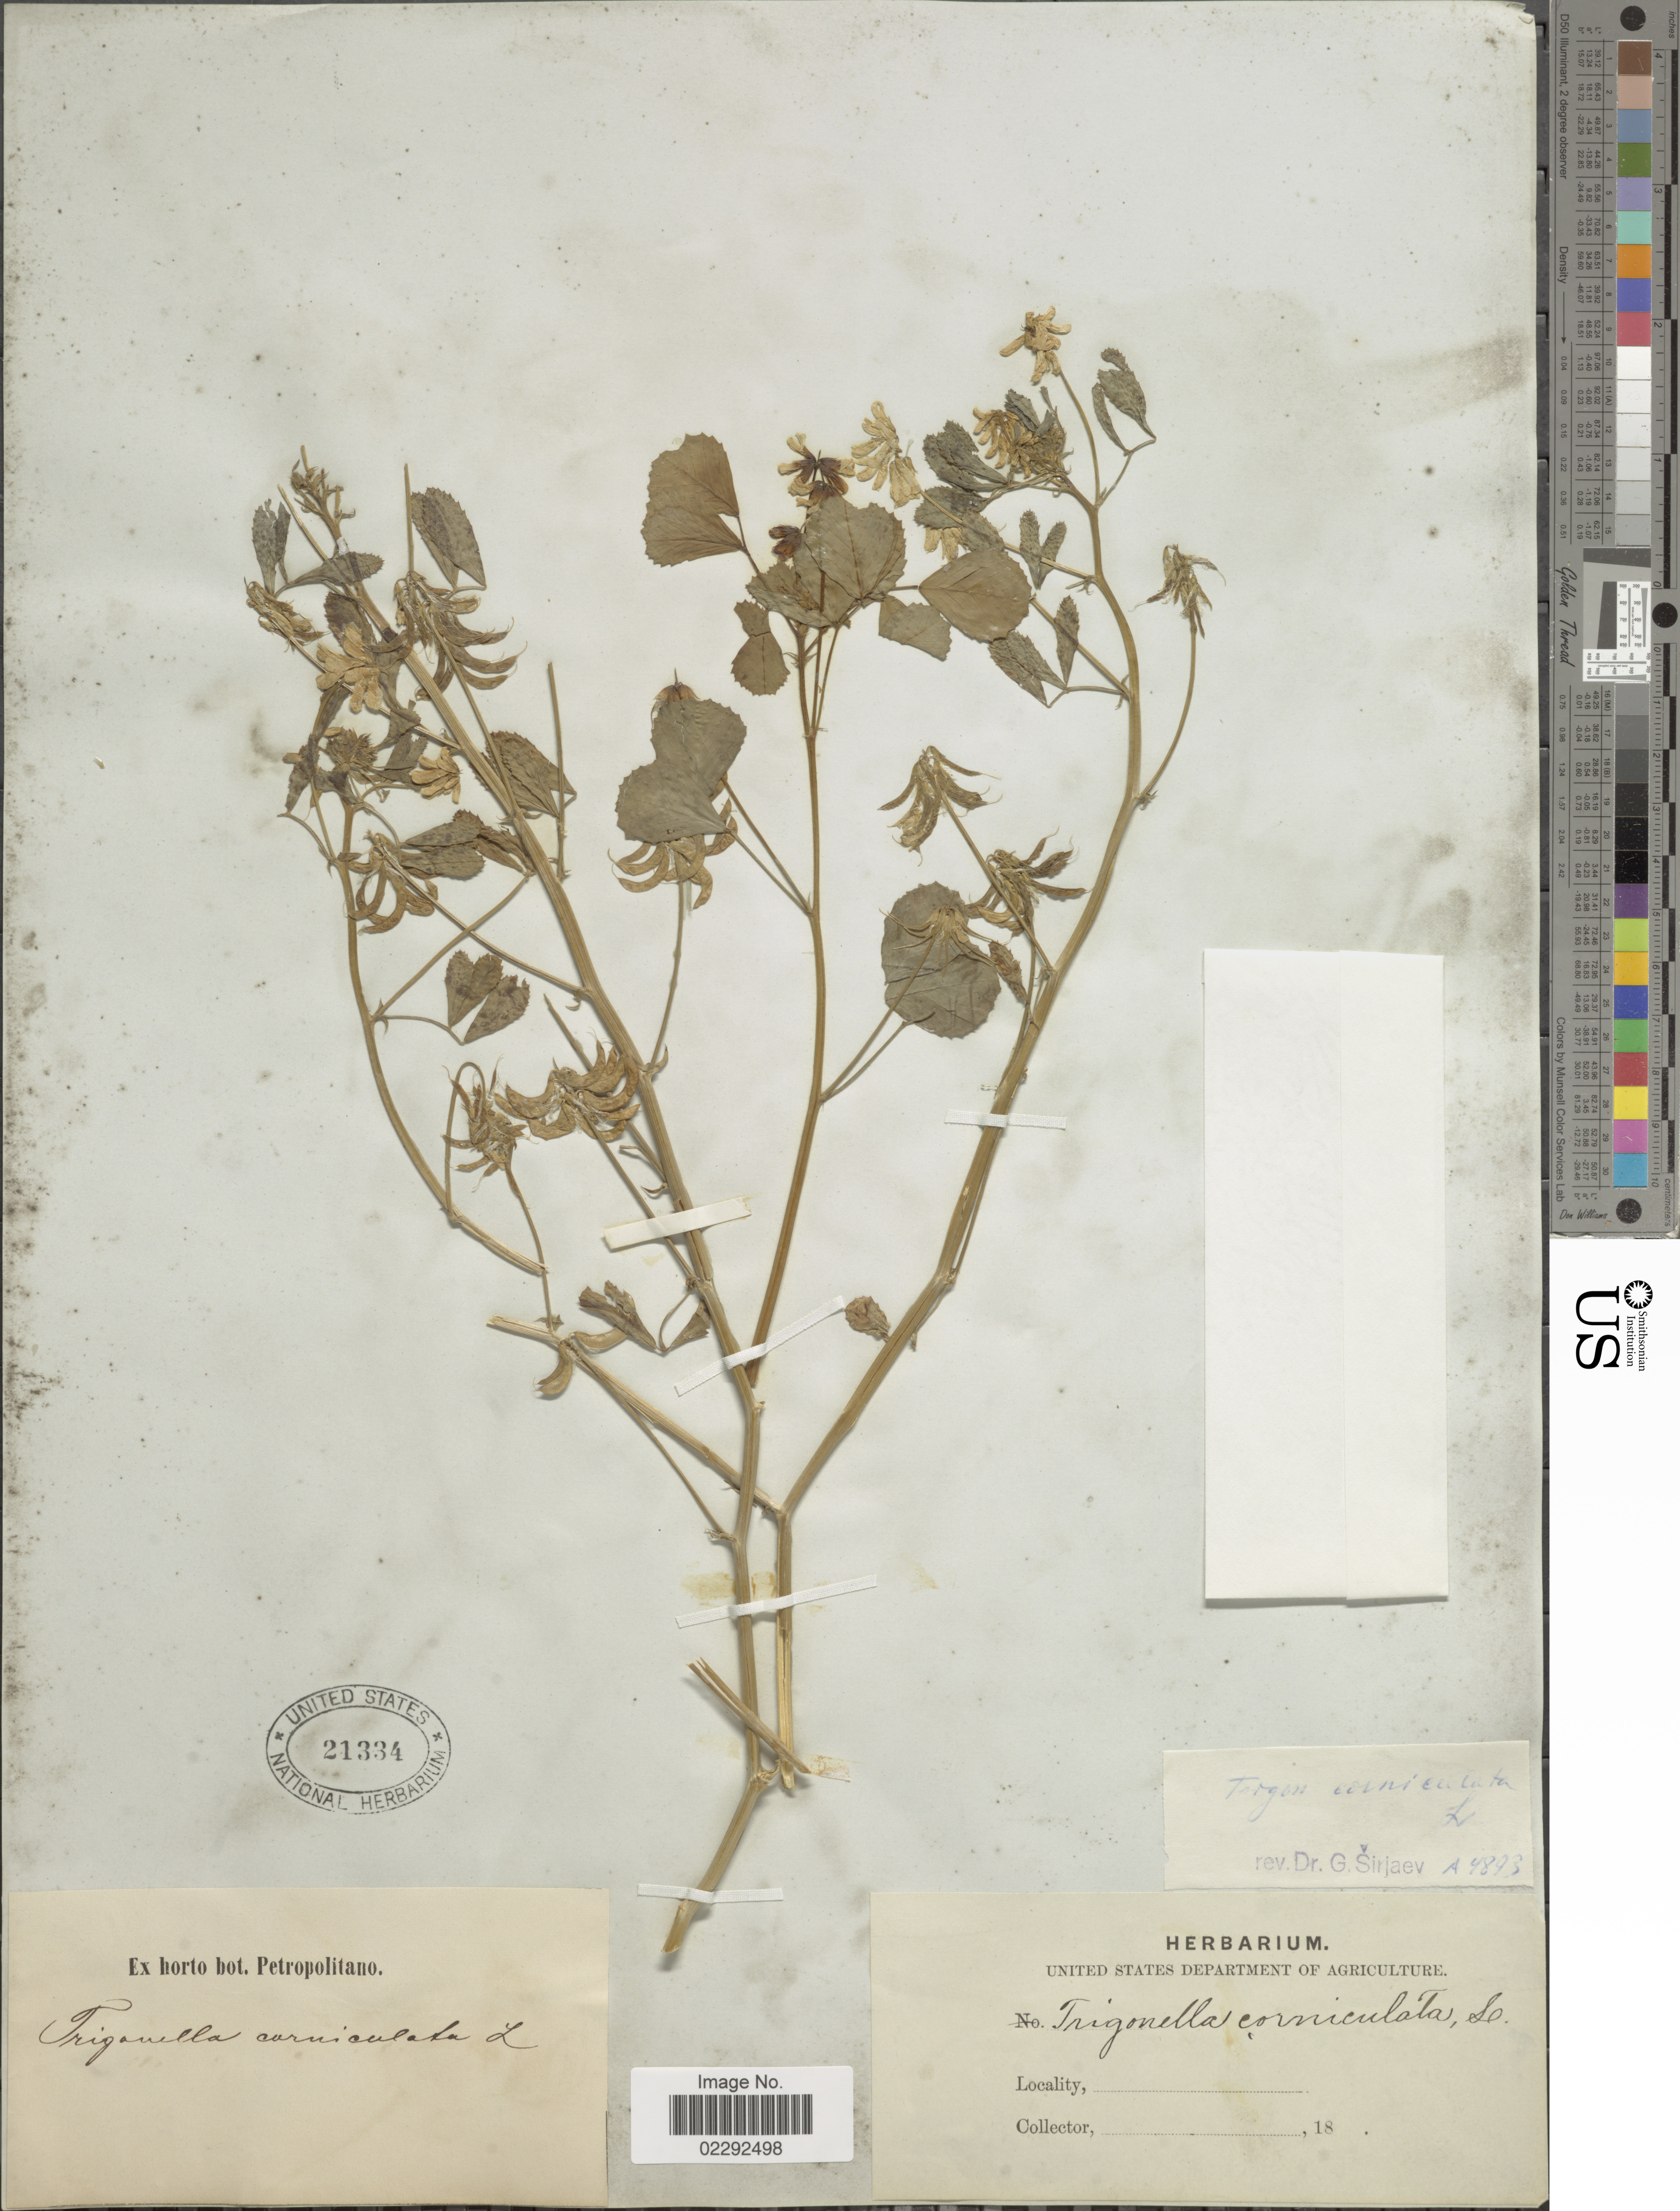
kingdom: Plantae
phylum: Tracheophyta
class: Magnoliopsida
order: Fabales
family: Fabaceae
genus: Trigonella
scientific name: Trigonella corniculata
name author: Sibth. & Sm.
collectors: ex Horto Bot. Petropolitano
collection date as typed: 18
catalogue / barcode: US 21334